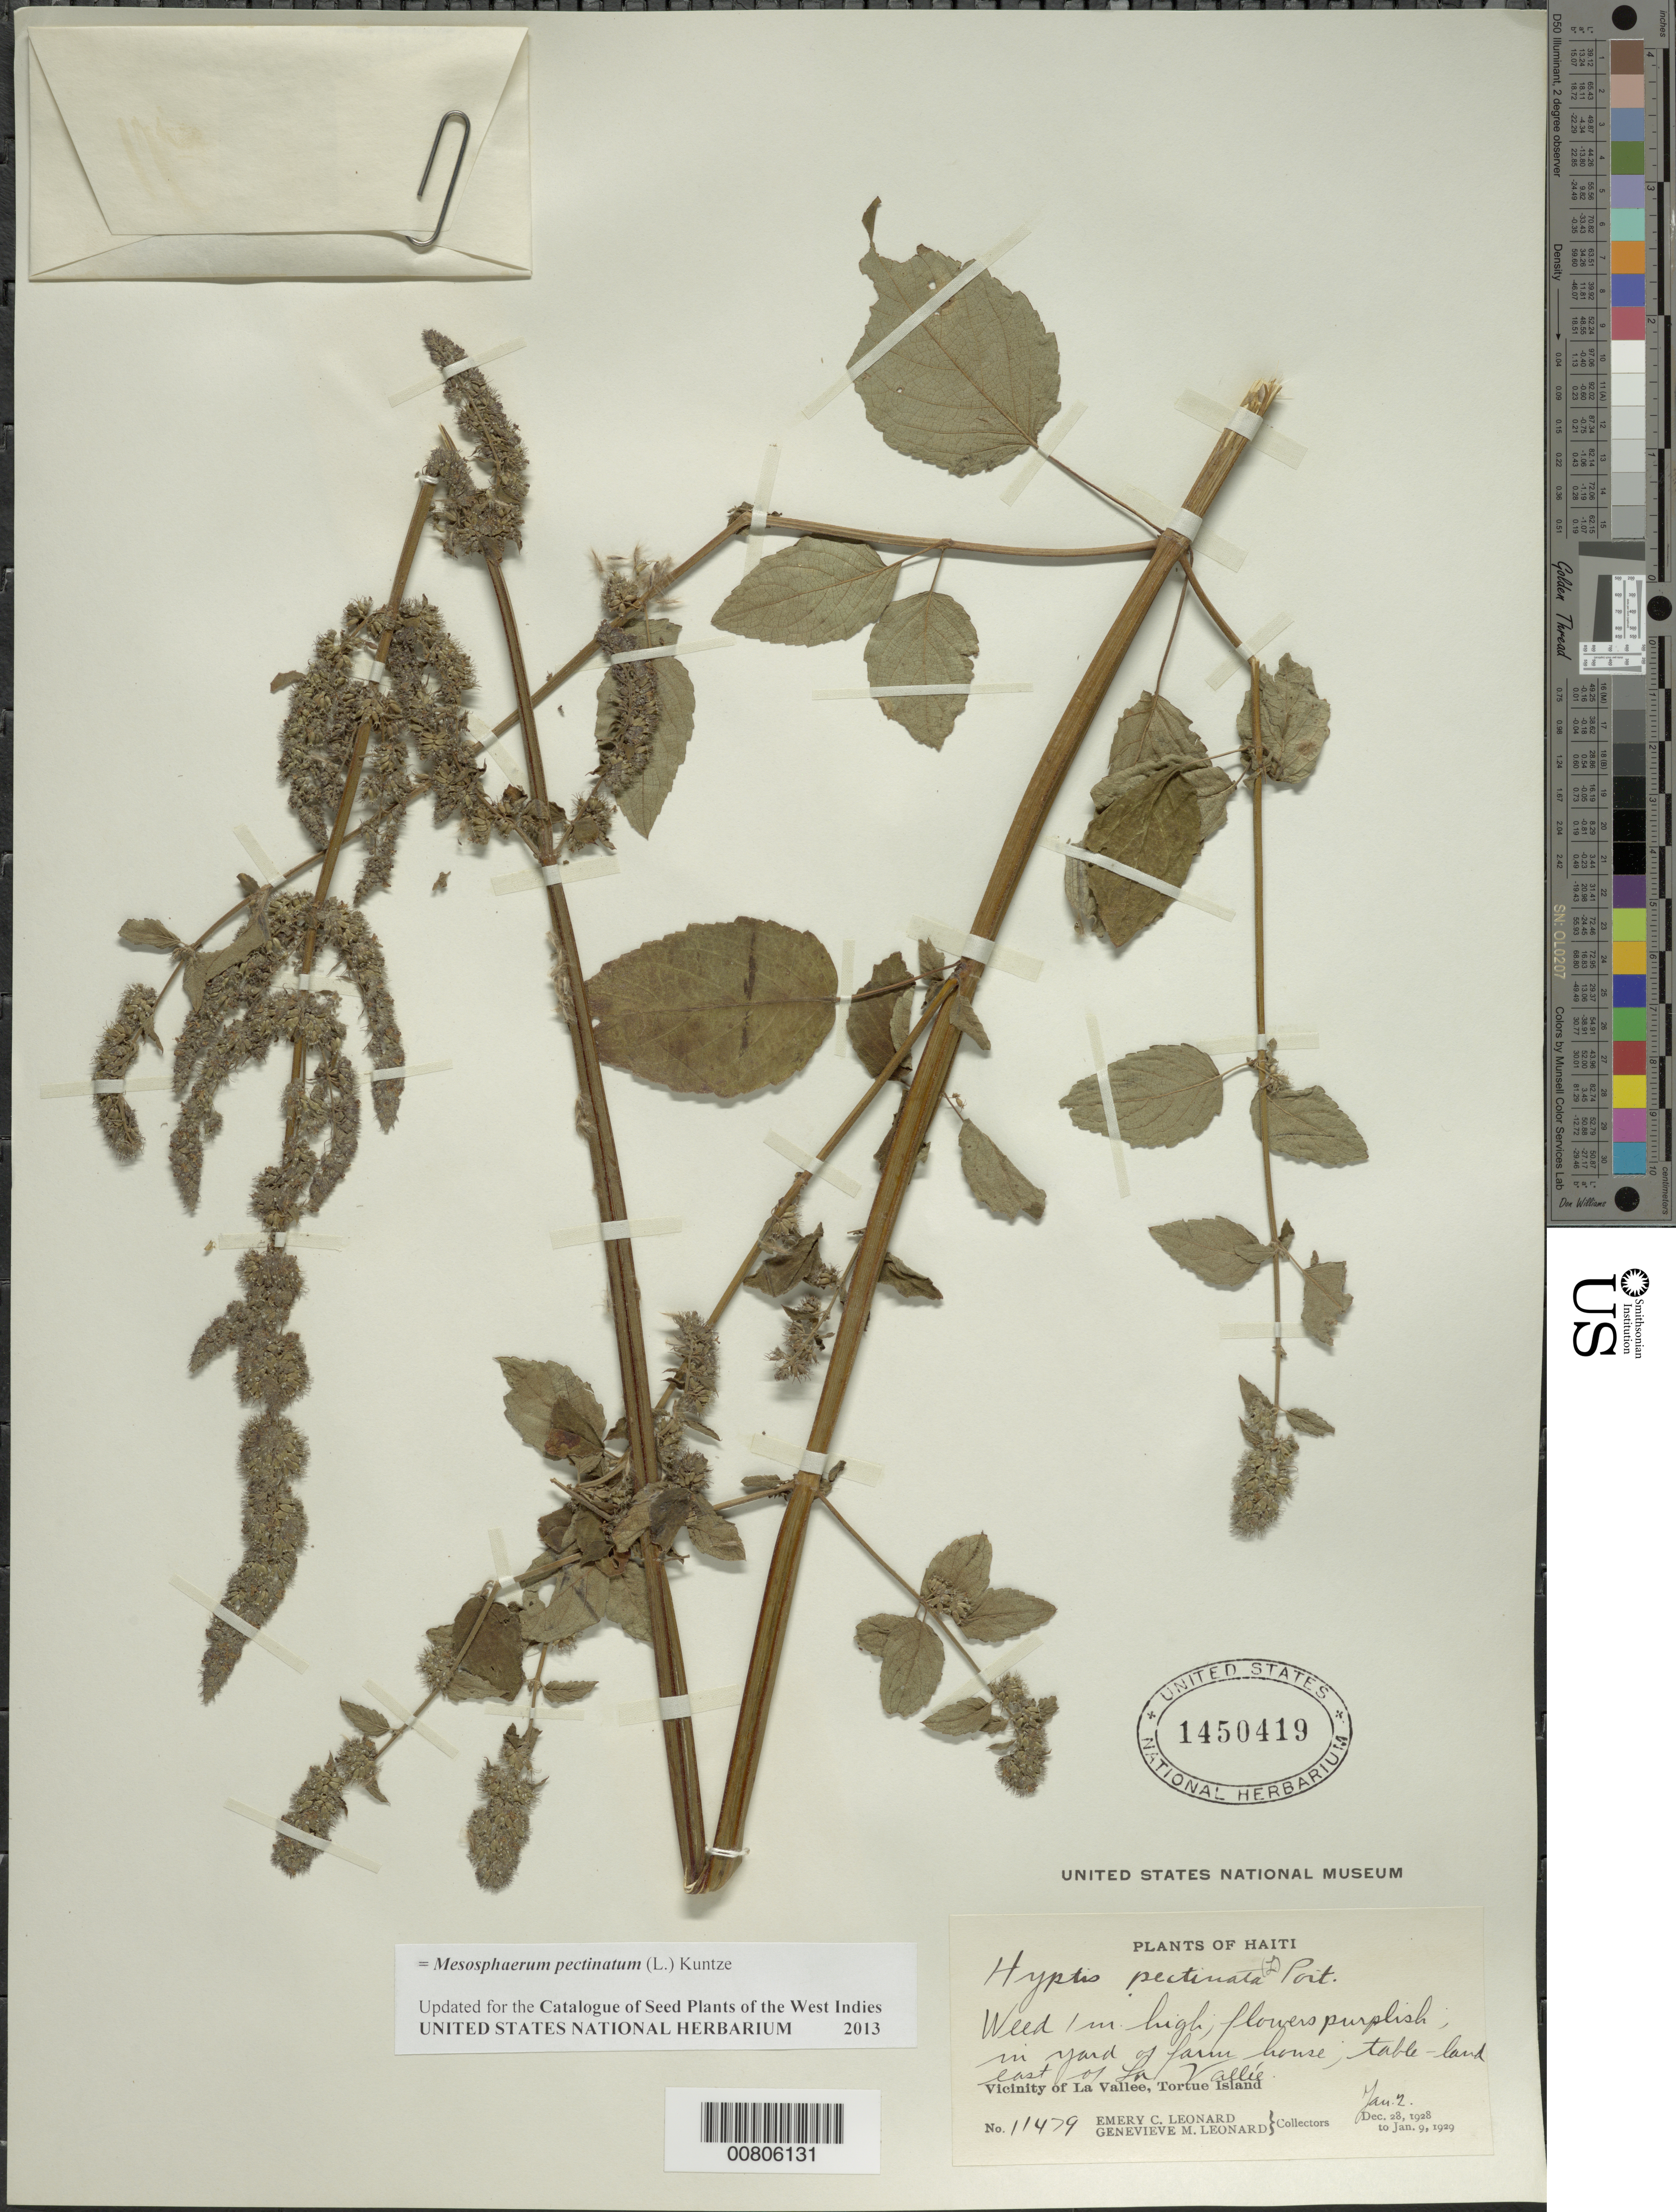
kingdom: Plantae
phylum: Tracheophyta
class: Magnoliopsida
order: Lamiales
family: Lamiaceae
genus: Mesosphaerum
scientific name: Mesosphaerum pectinatum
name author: (L.) Kuntze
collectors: E. C. Leonard & G. M. Leonard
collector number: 11479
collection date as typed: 02 Jan 1929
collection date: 1929-01-02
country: Haiti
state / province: Nord-Ouest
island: Île de la Tortue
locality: Vicinity of La Vallée, Table land E of La Vallée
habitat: In yard of farm house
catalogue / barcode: US 1450419